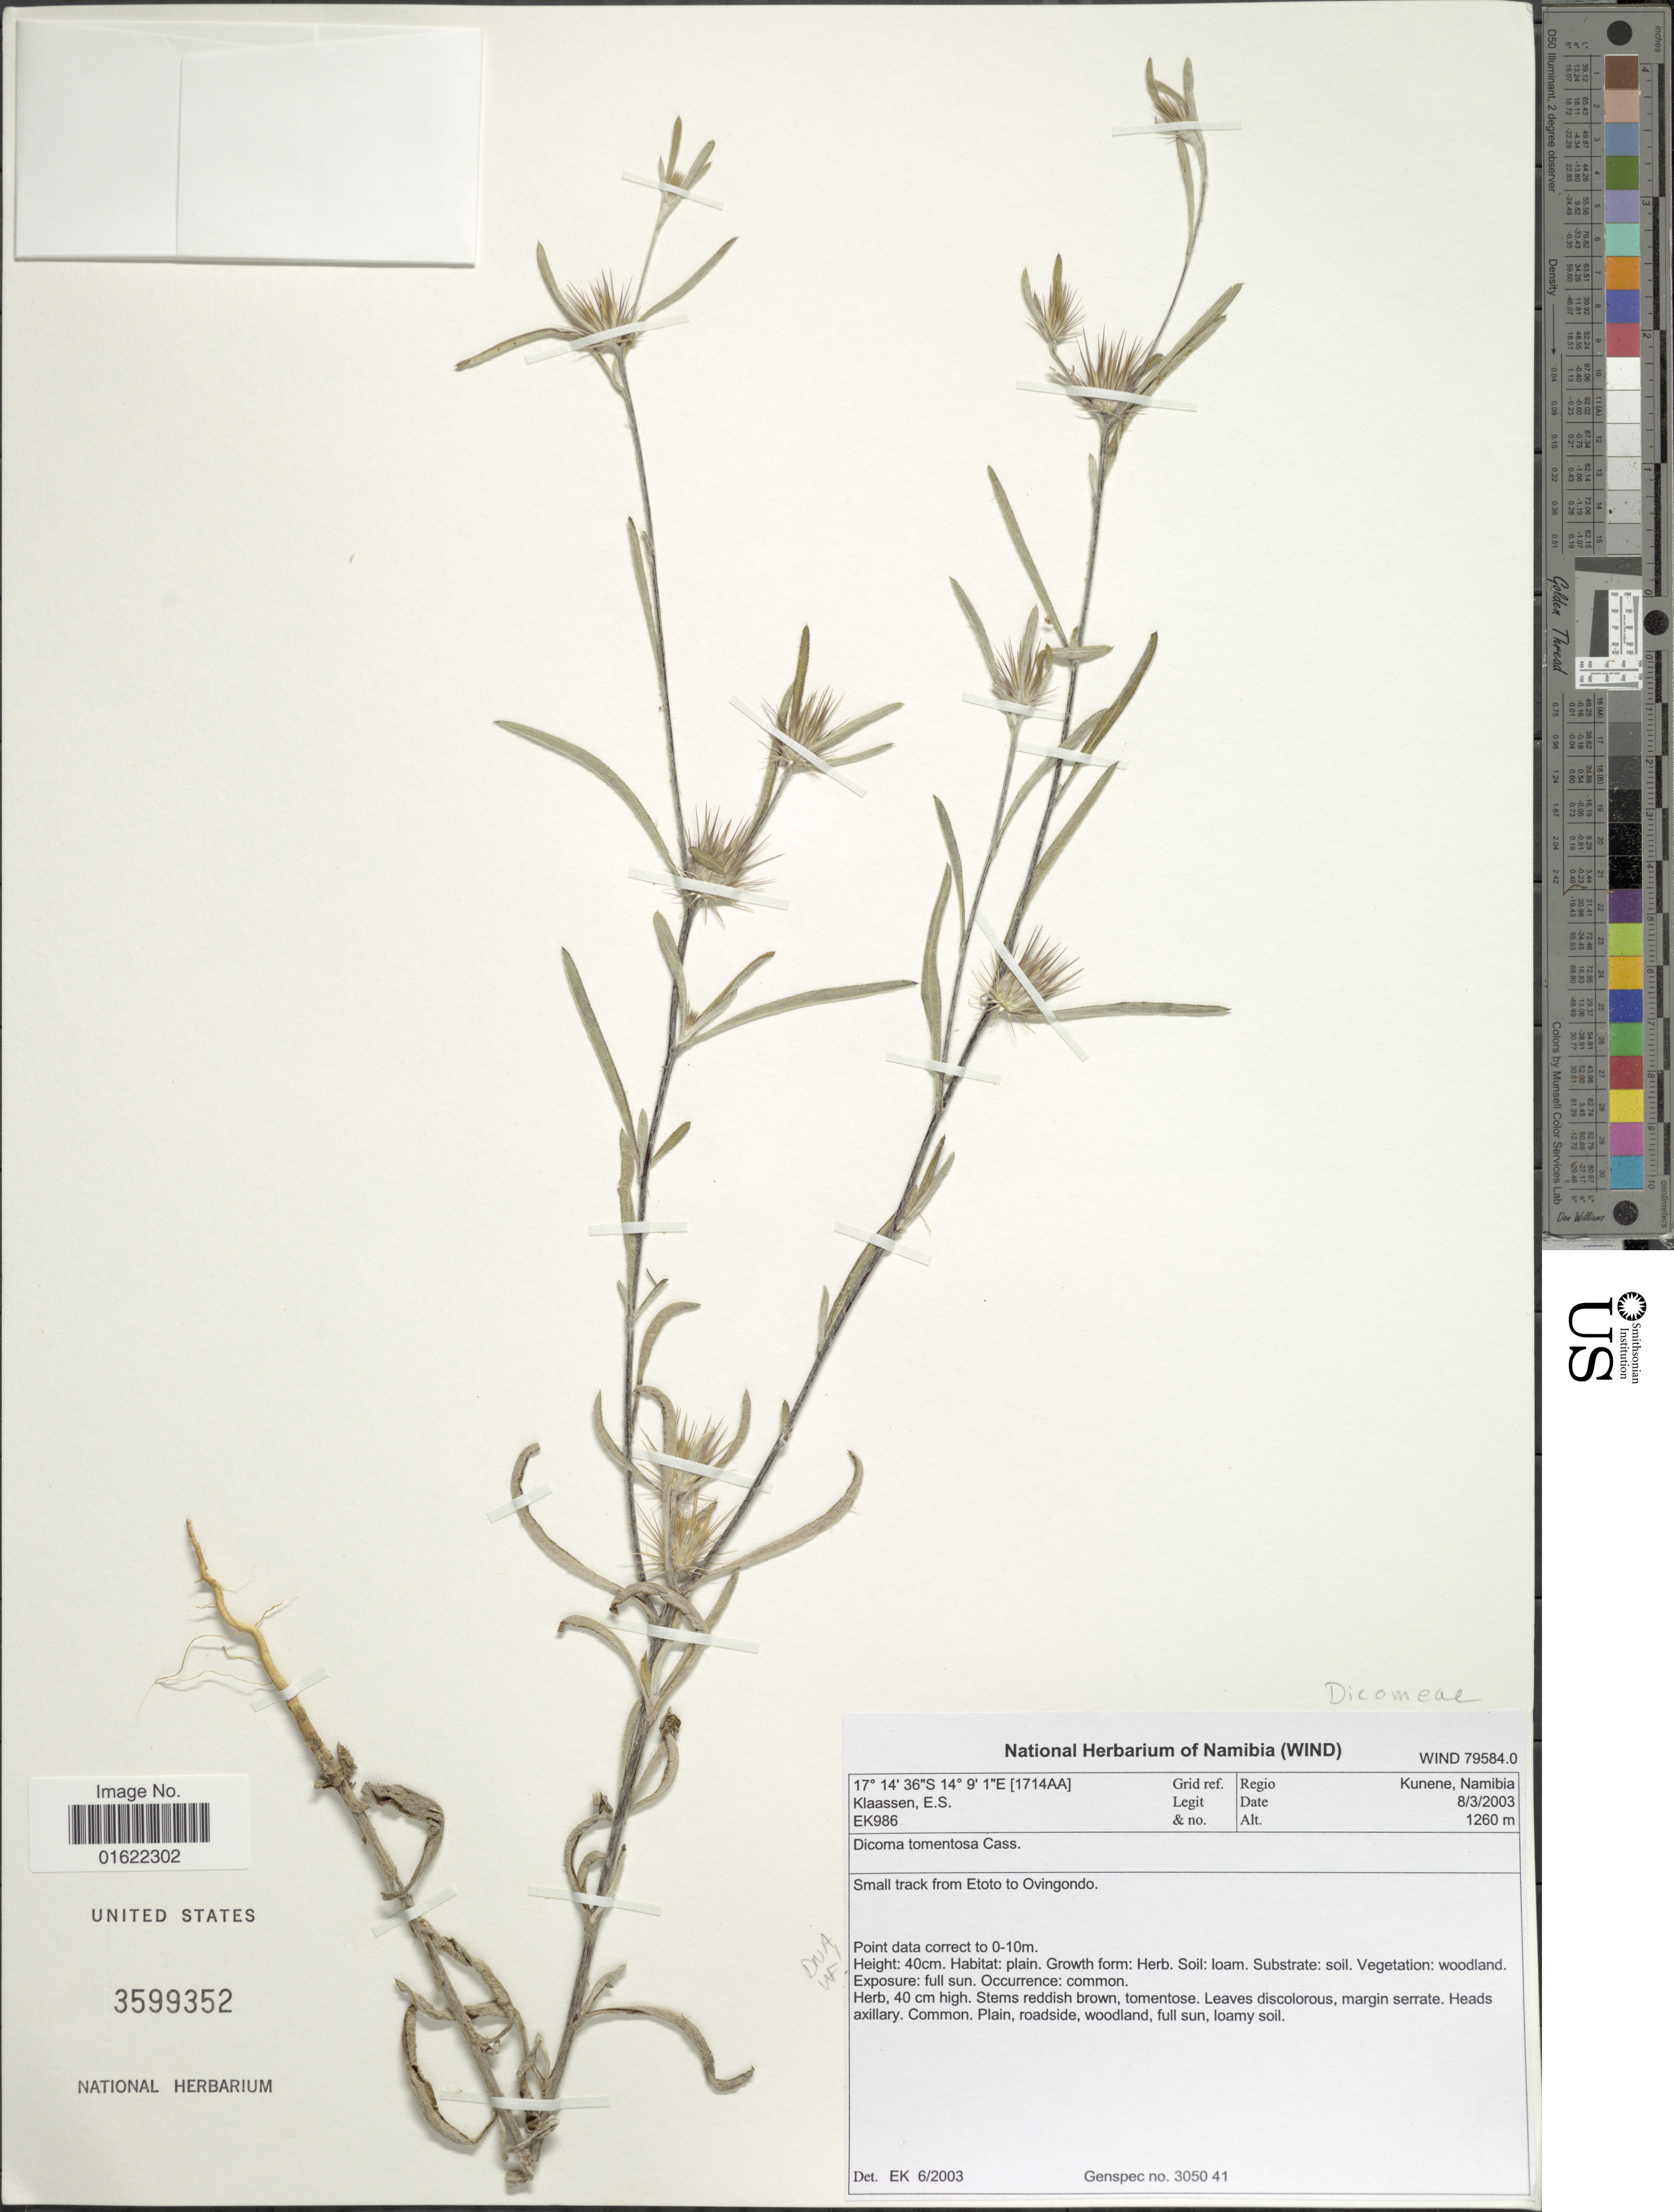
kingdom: Plantae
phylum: Tracheophyta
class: Magnoliopsida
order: Asterales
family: Asteraceae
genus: Dicoma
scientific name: Dicoma tomentosa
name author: Cass.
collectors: E. S. Klaassen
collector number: EK986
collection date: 2003-03-08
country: Namibia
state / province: Kunene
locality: Small track from Etoto to Ovingondo. Grid ref. [1714AA]. Regio: Junene, Namibia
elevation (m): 1260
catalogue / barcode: US 3599352